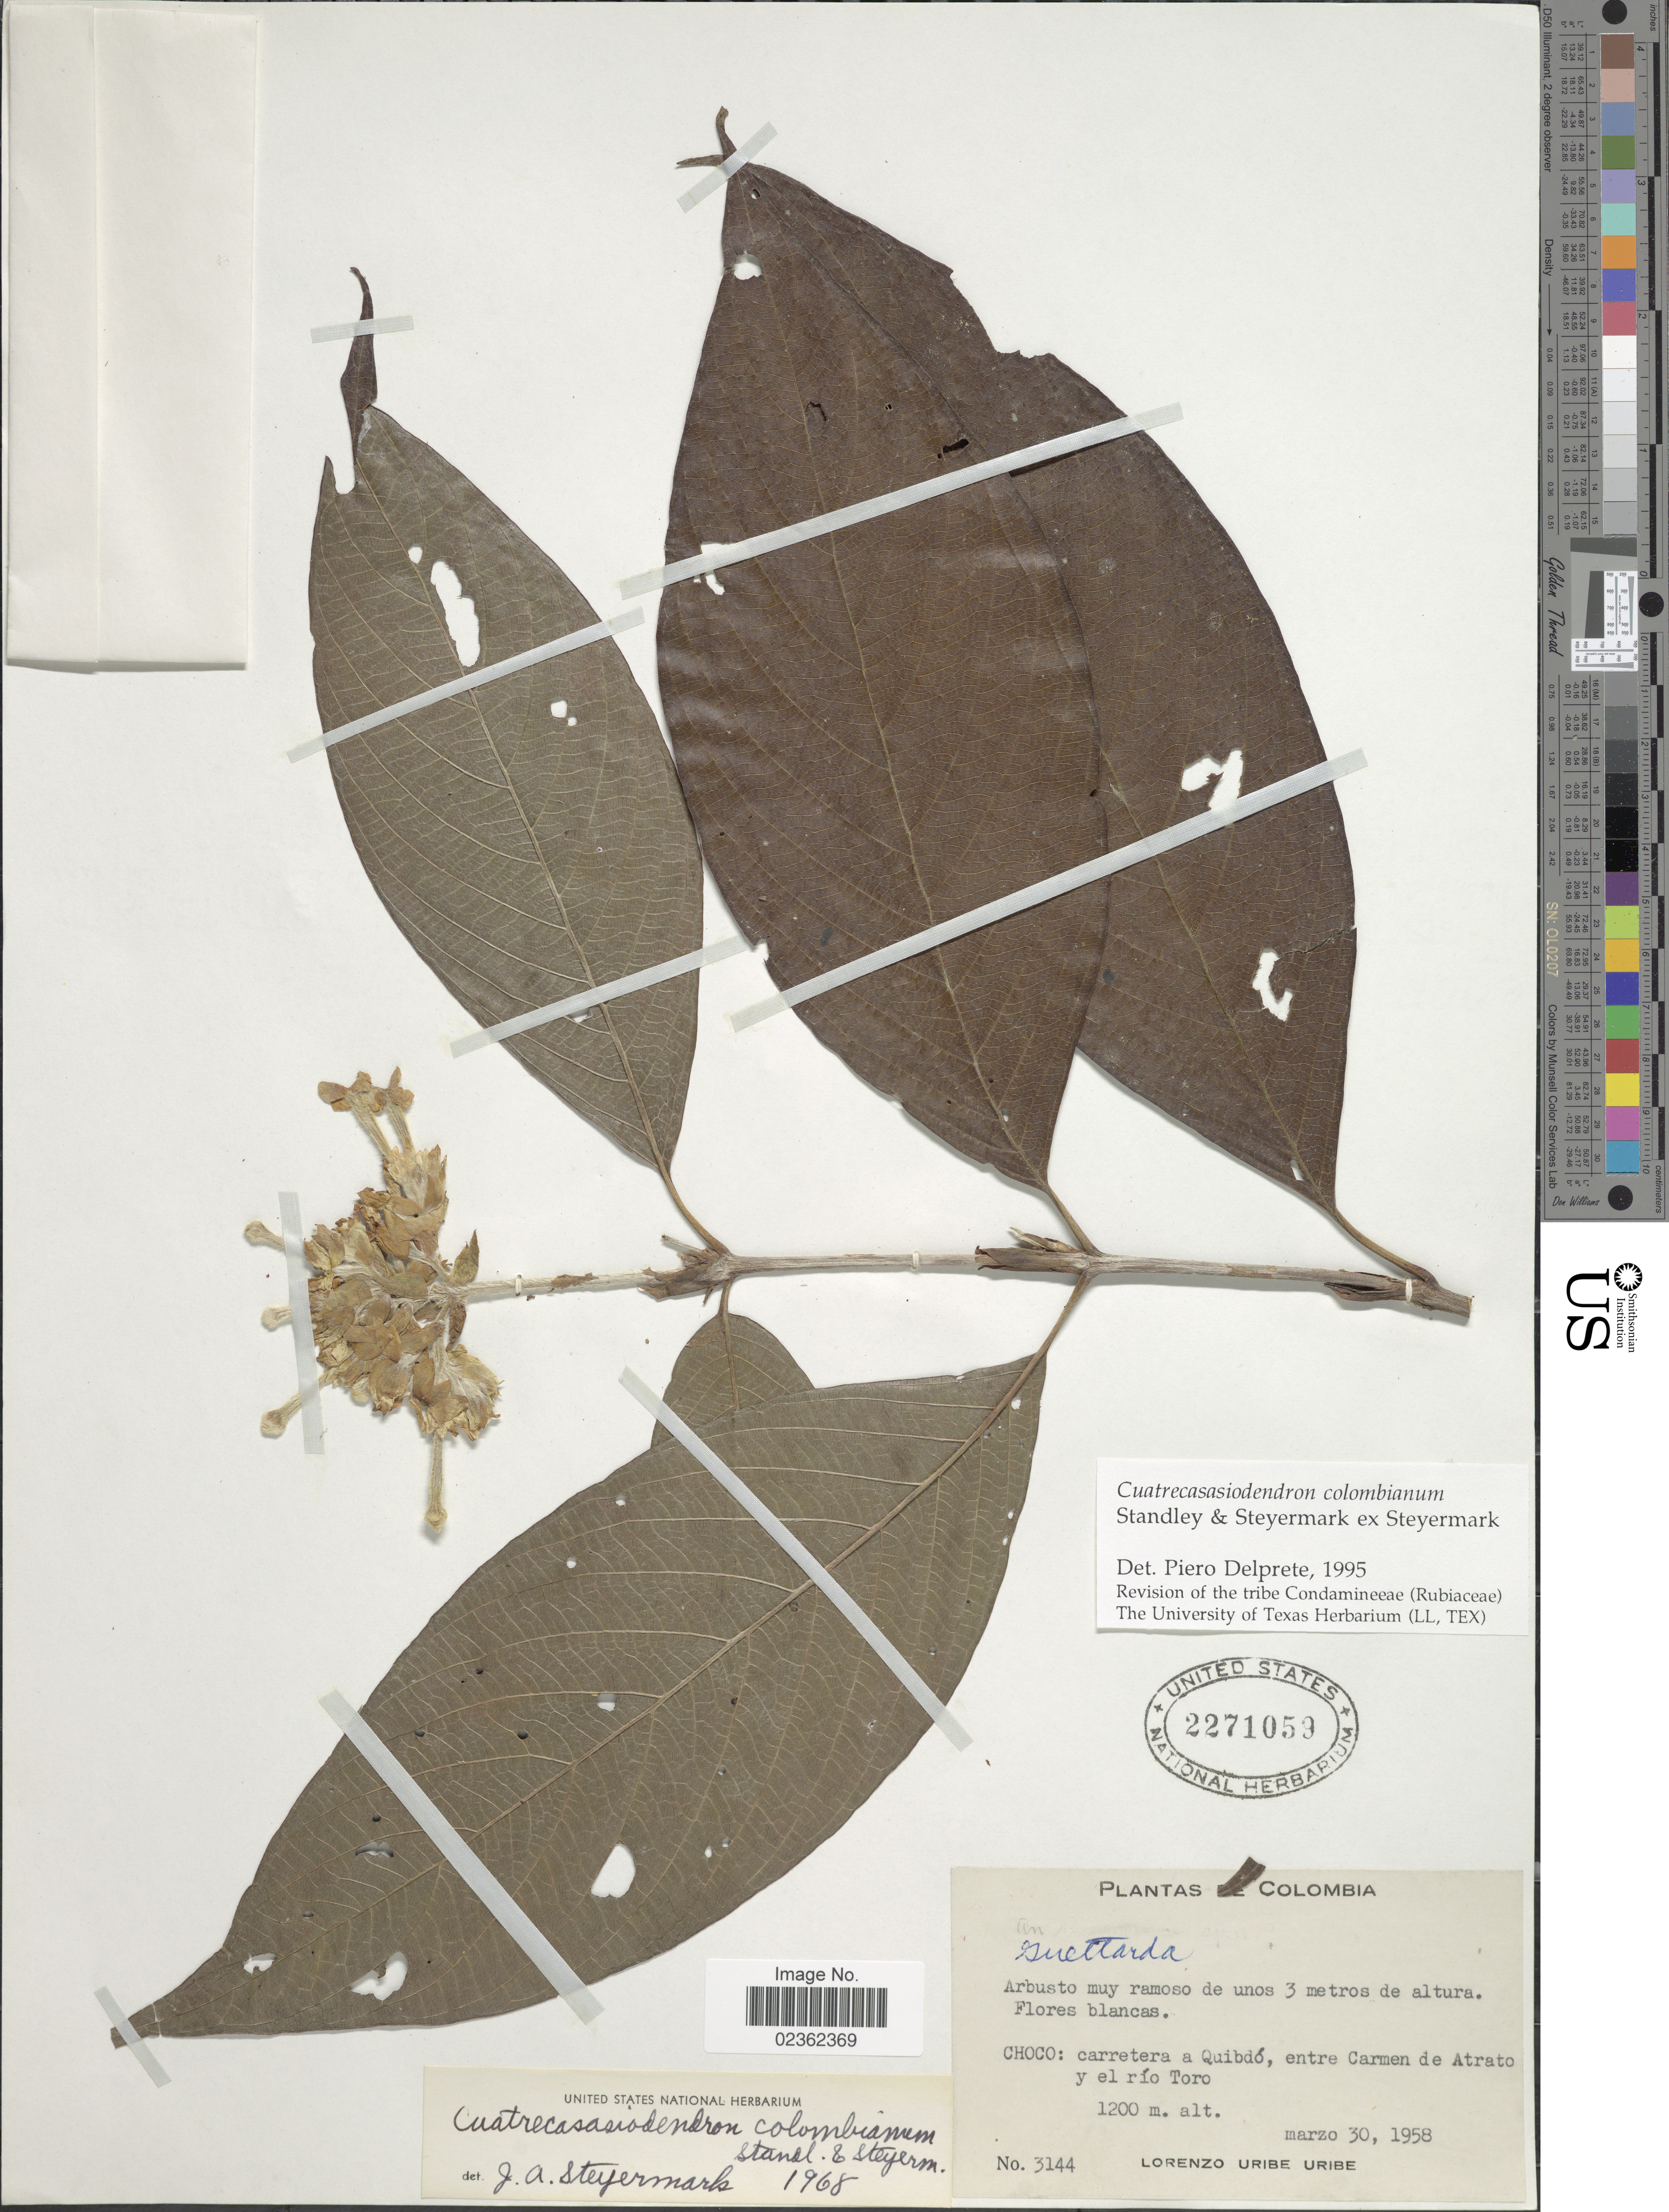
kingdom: Plantae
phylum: Tracheophyta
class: Magnoliopsida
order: Gentianales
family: Rubiaceae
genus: Cuatrecasasiodendron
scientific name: Cuatrecasasiodendron colombianum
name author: Standl. & Steyerm.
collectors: L. Uribe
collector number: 3144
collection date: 1958-03-30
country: Colombia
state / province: Chocó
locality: Carretera a Quibdo, entre Carmen de Atrato y el rio Toro.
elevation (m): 1200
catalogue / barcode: US 2271059